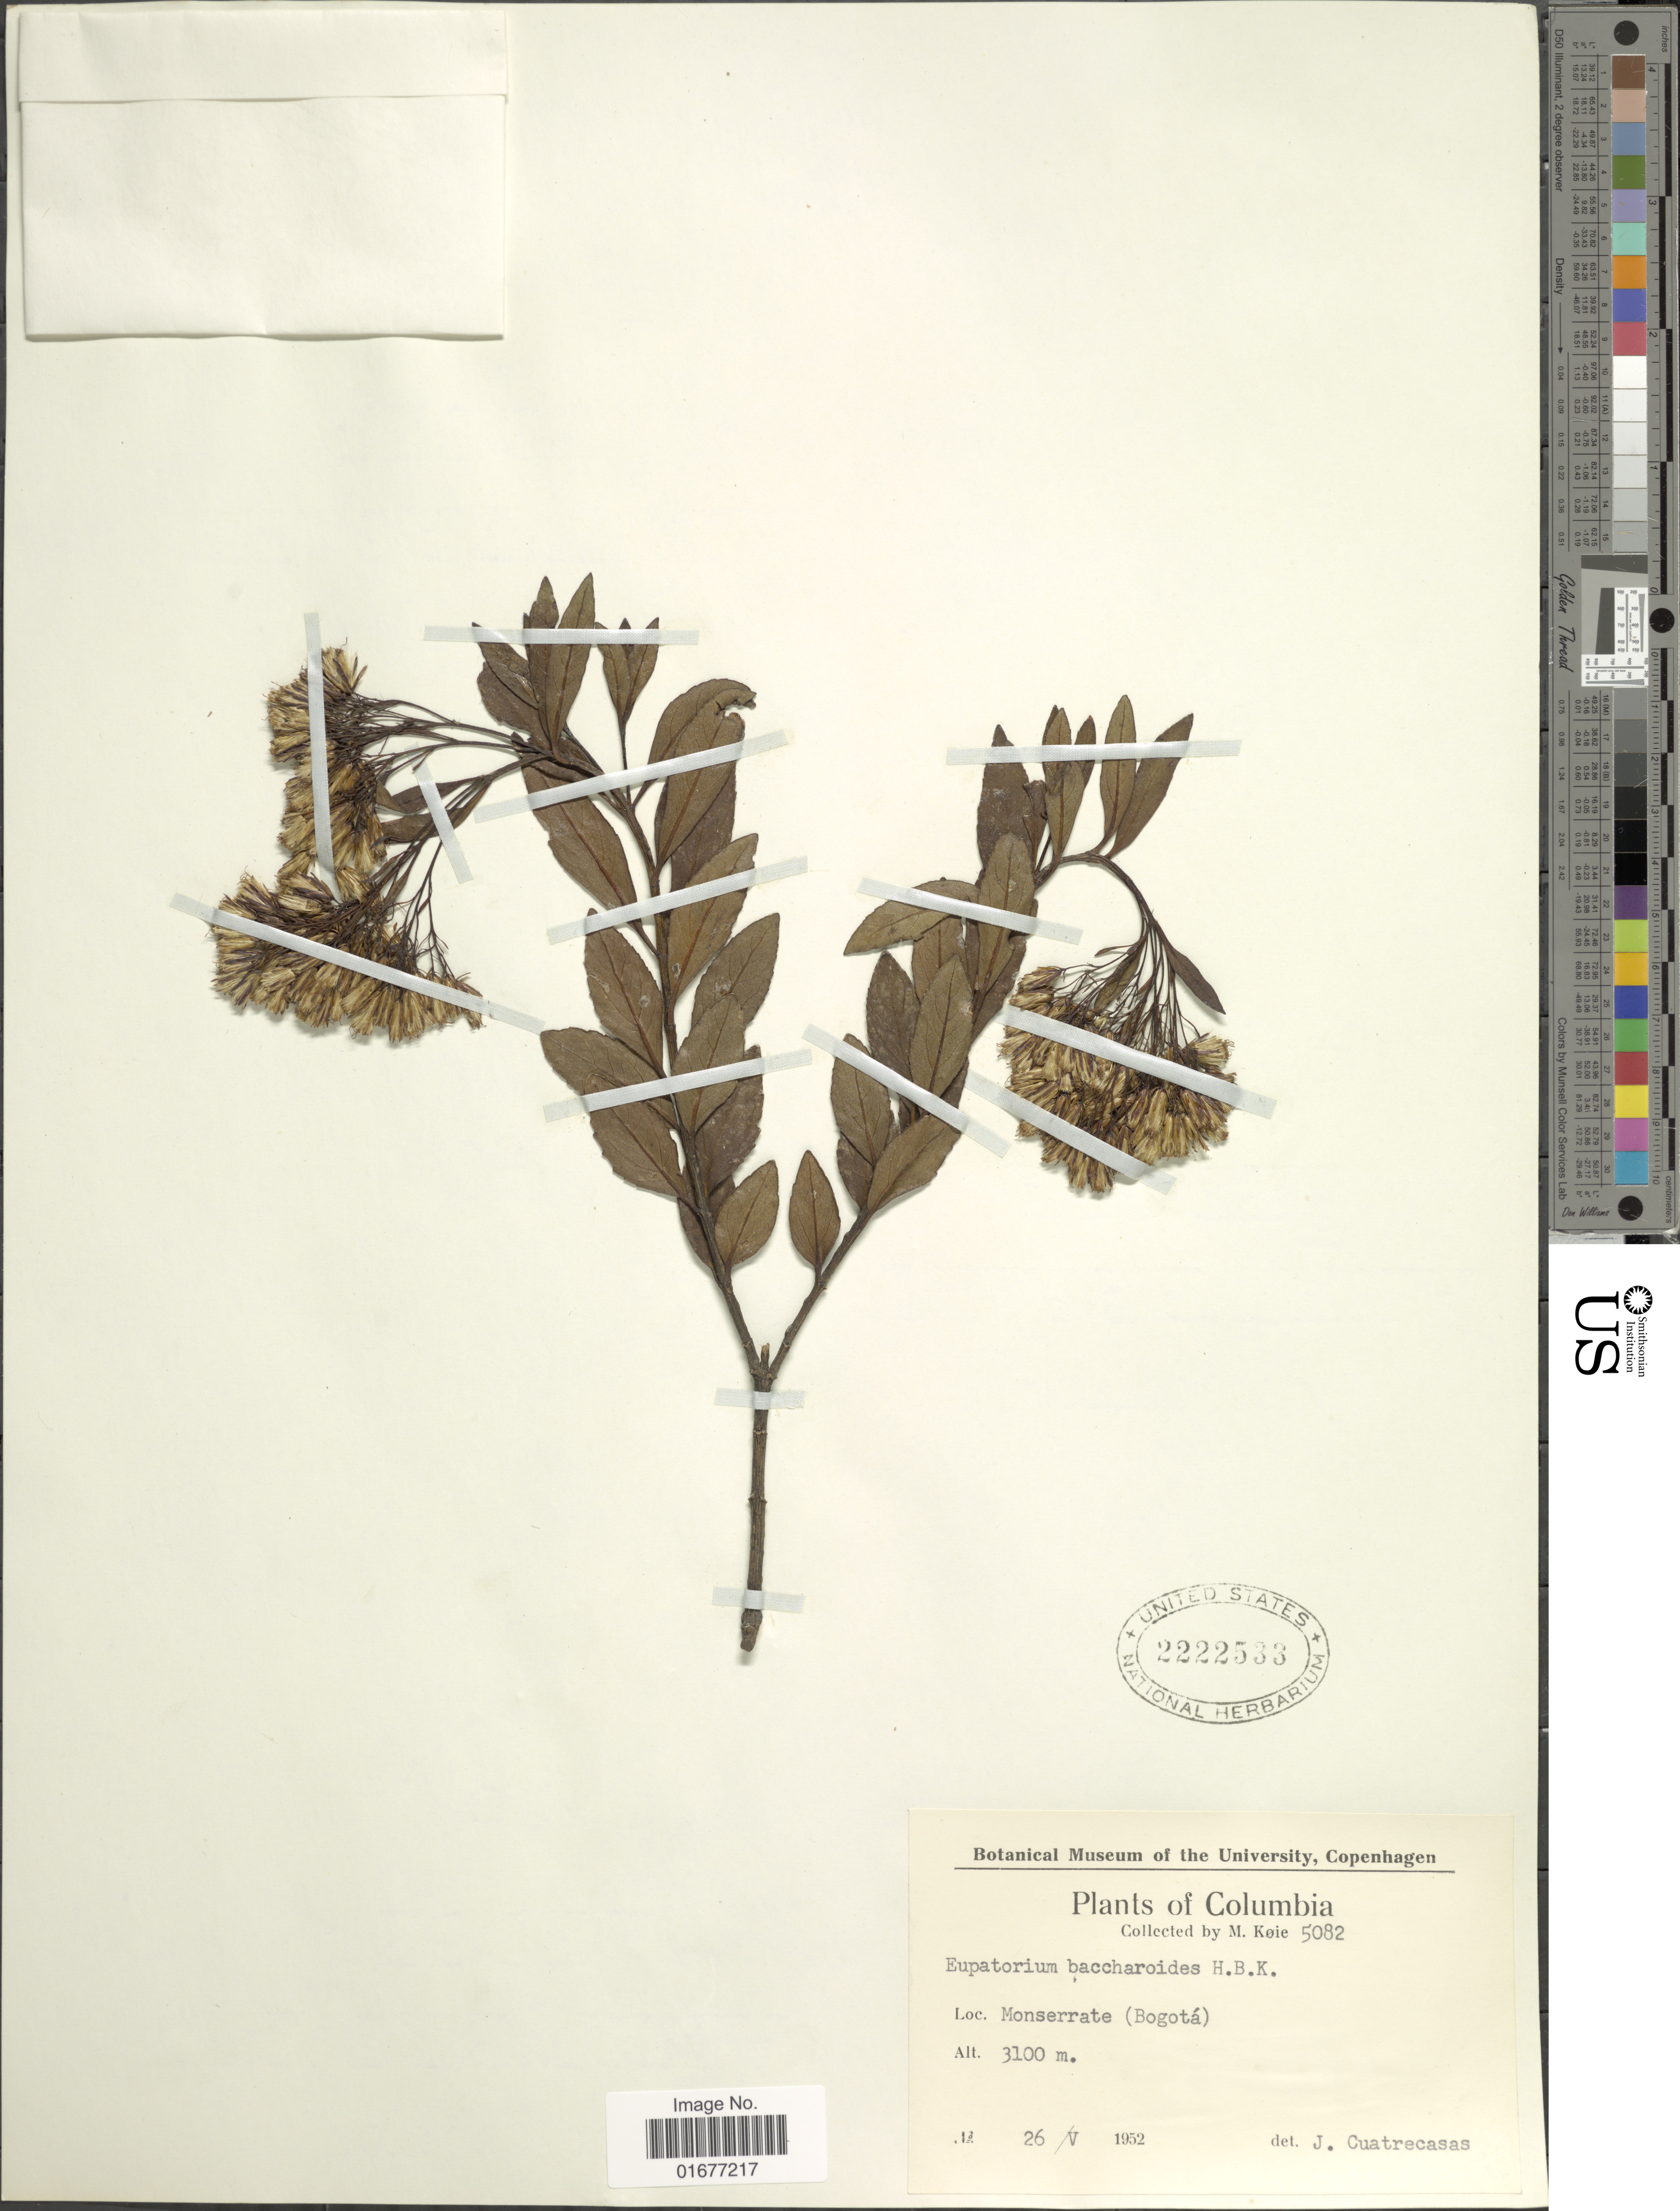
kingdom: Plantae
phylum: Tracheophyta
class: Magnoliopsida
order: Asterales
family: Asteraceae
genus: Ageratina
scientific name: Ageratina baccharoides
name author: (Kunth) R.M. King & H. Rob.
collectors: M. Köie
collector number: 5082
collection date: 1952-05-26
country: Colombia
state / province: Bogota D.C.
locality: Monserrate (Bogota)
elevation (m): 3100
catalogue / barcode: US 2222533